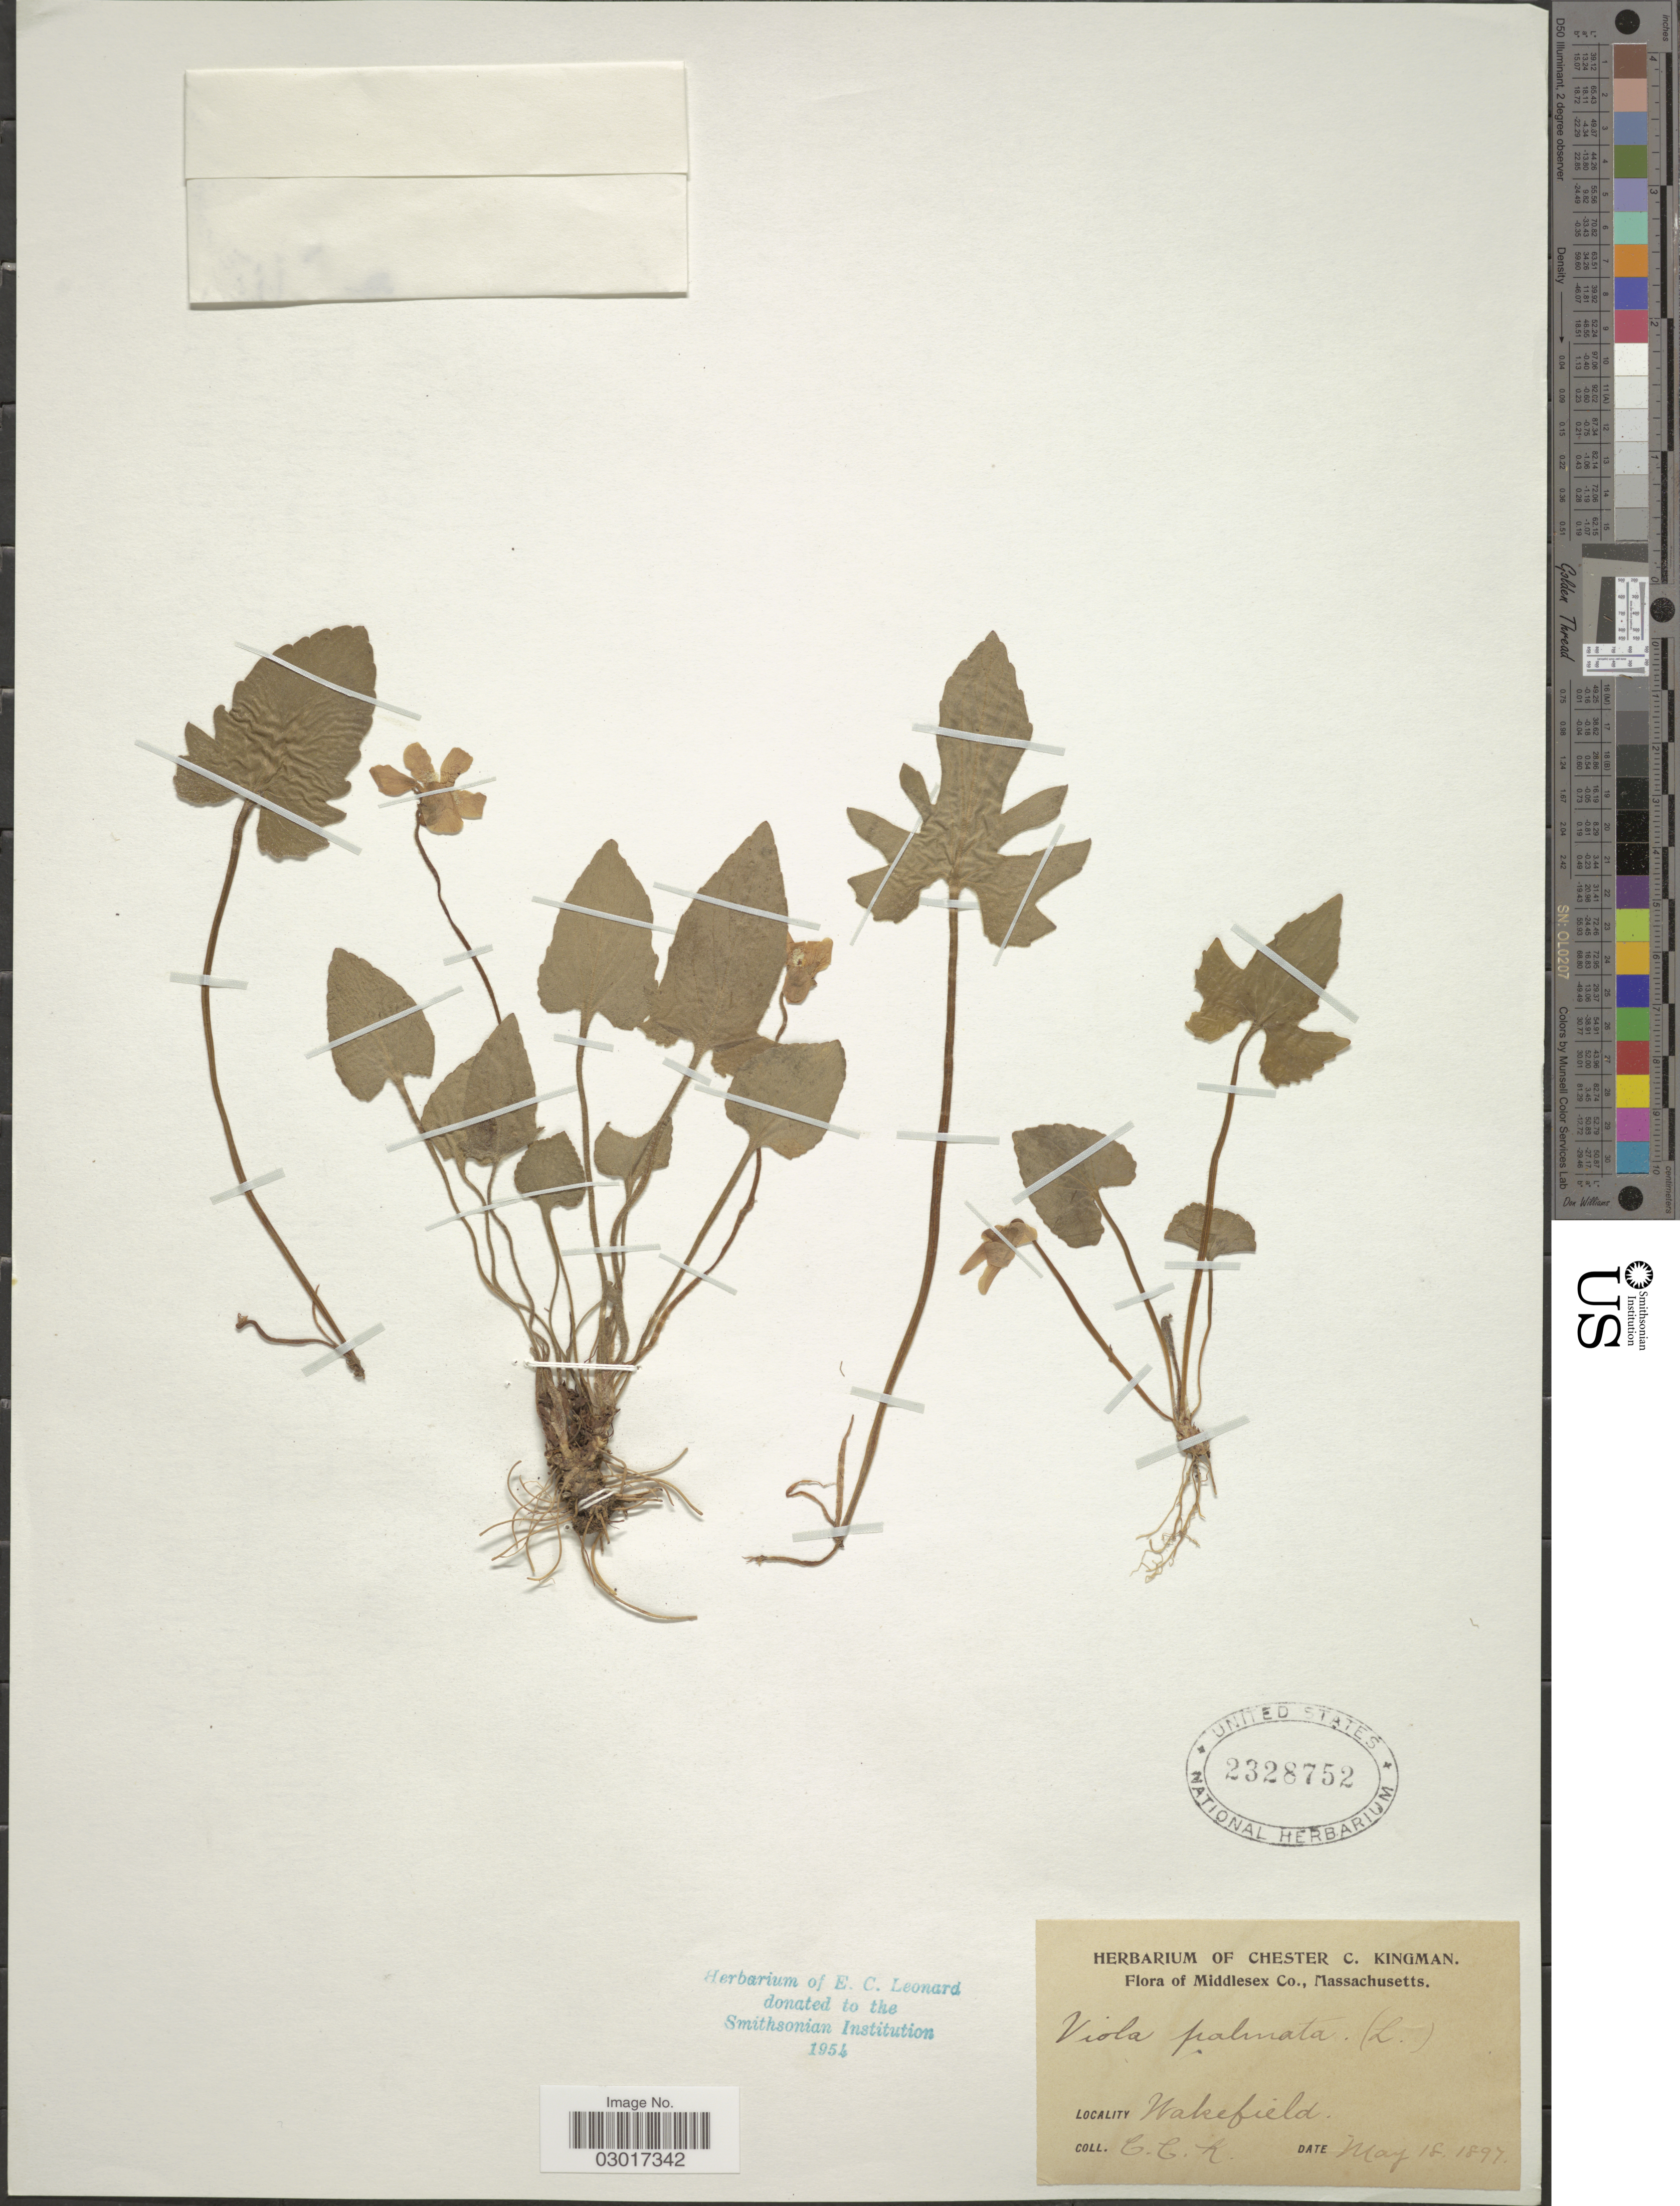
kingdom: Plantae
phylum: Tracheophyta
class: Magnoliopsida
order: Malpighiales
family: Violaceae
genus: Viola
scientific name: Viola triloba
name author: Schwein.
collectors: C. Kingman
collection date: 1897-05-18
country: United States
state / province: Massachusetts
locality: Middlesex Co., Wakefield.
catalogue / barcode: US 2328752